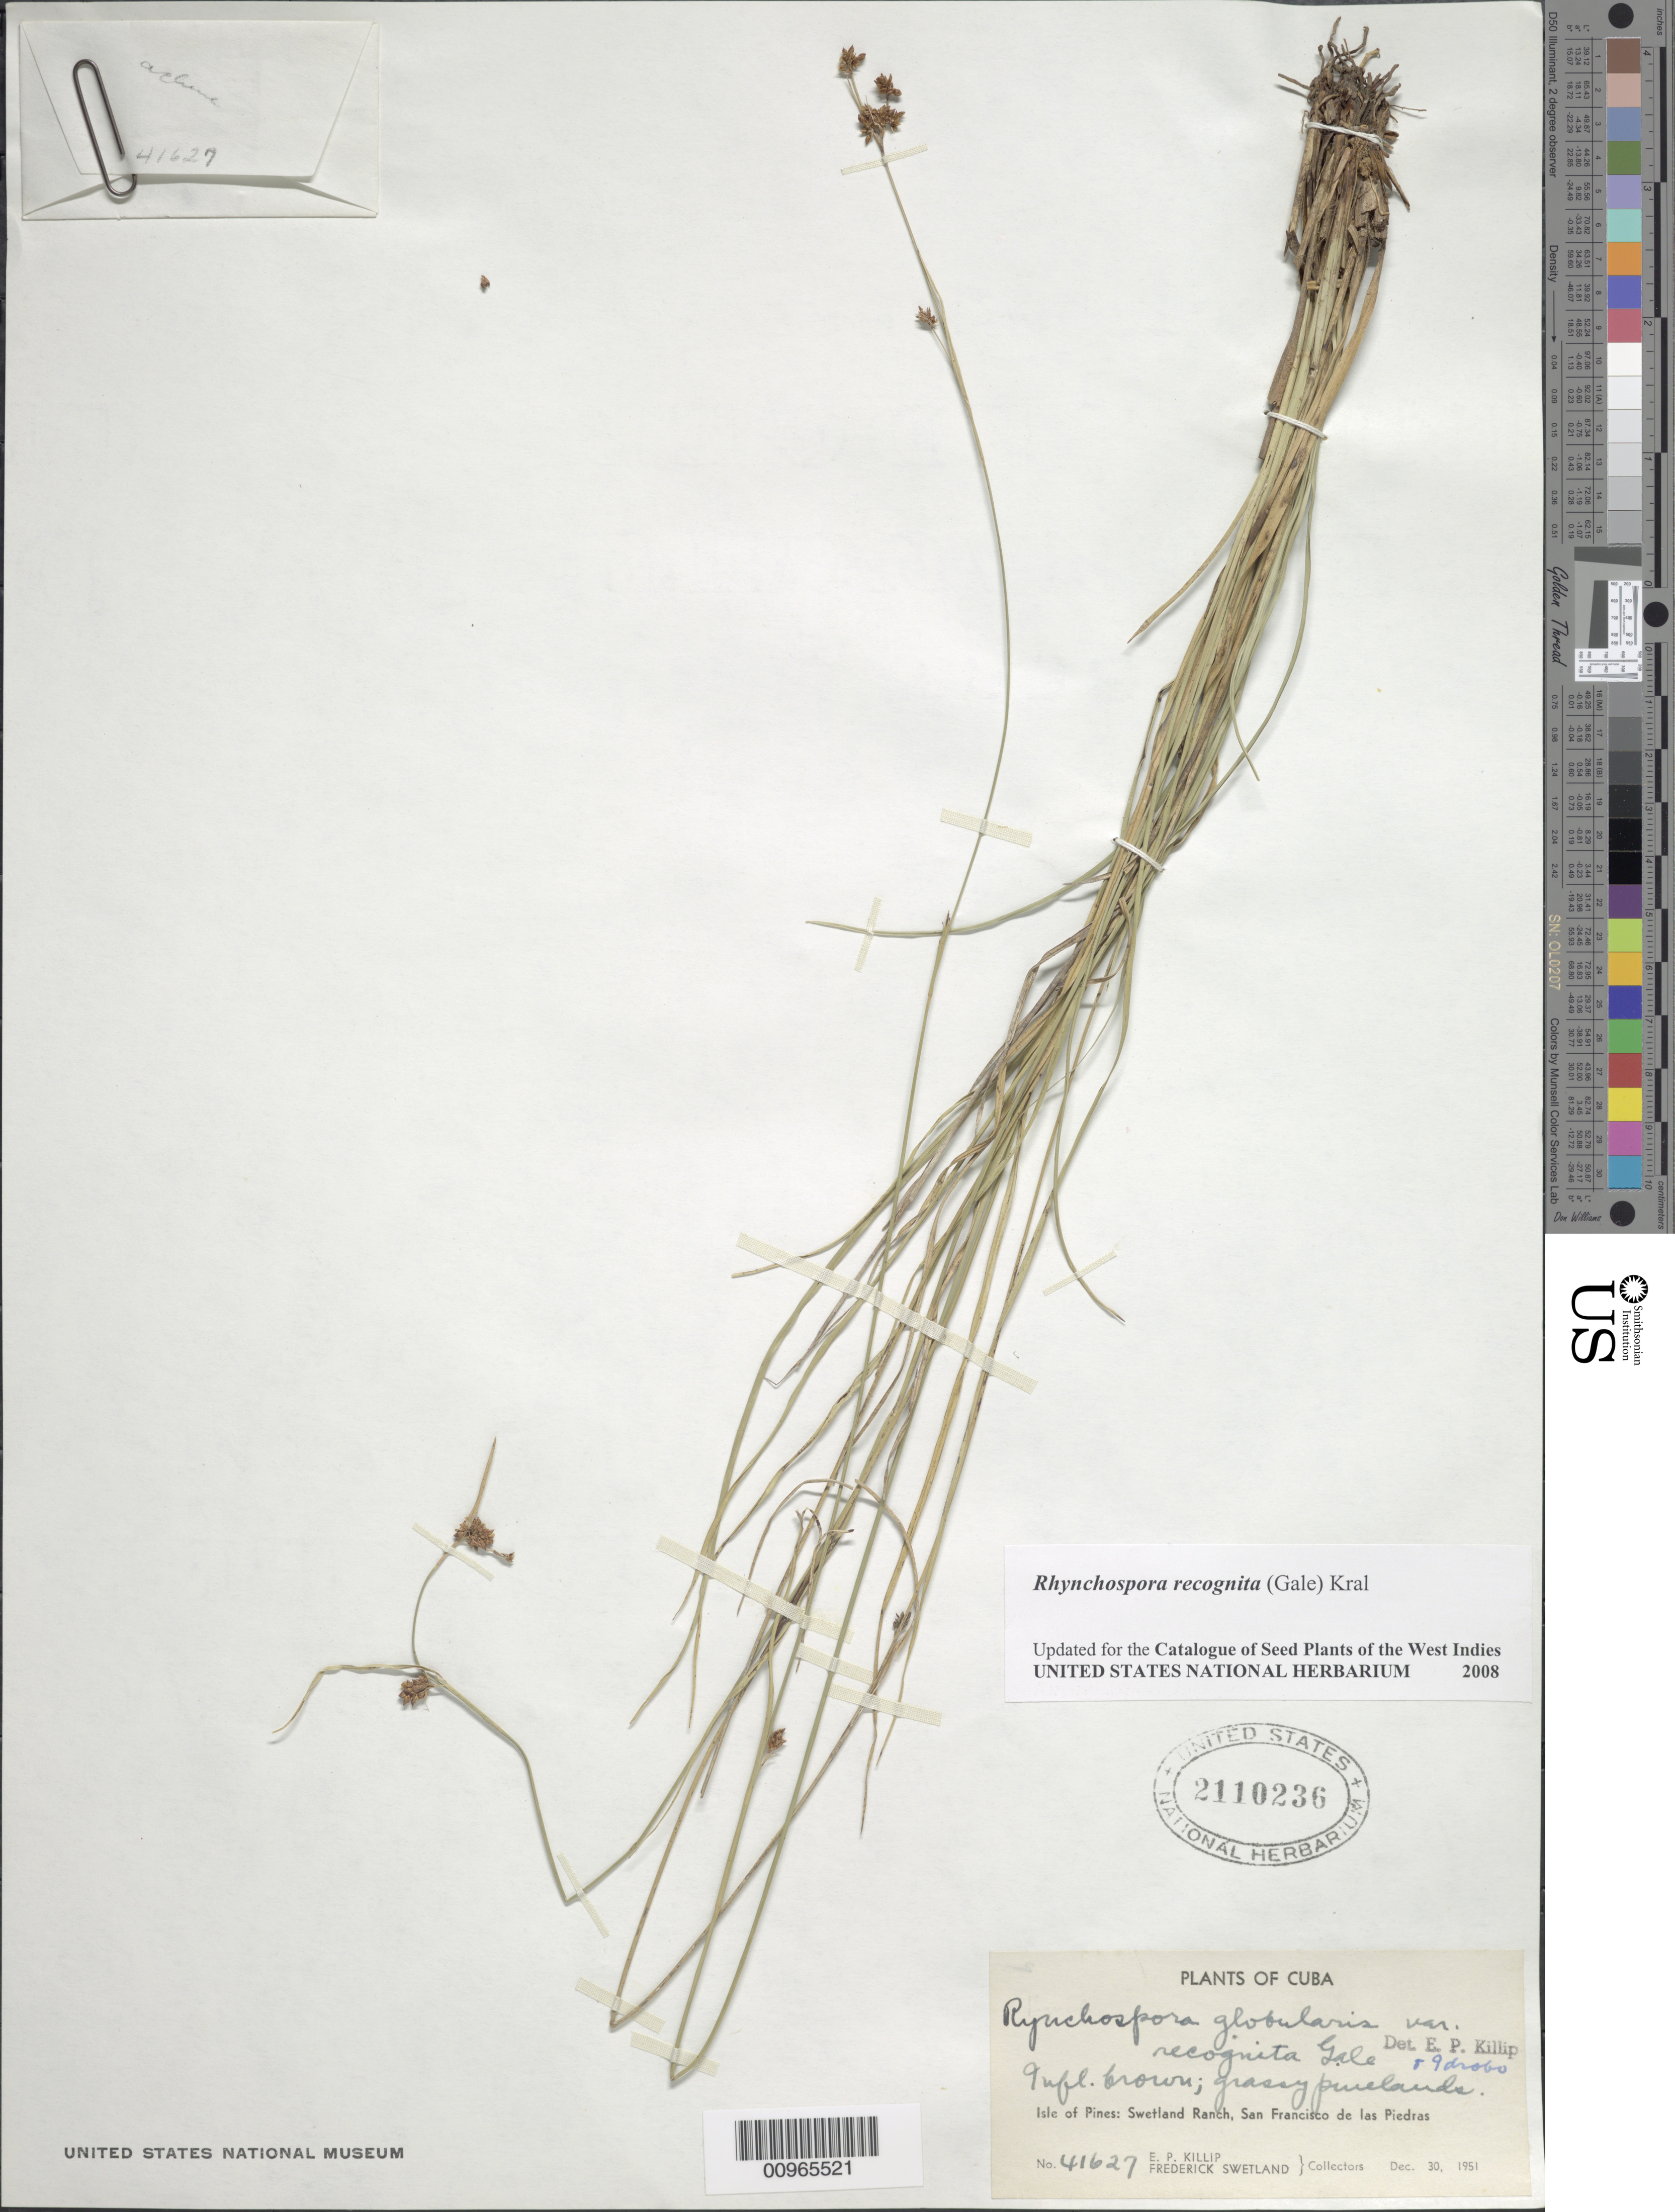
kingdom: Plantae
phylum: Tracheophyta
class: Liliopsida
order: Poales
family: Cyperaceae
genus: Rhynchospora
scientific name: Rhynchospora recognita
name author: (Gale) Kral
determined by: Strong, M. T., (US), Smithsonian Institution - National Museum of Natural History (UNITED STATES)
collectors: E. P. Killip & F. Swetland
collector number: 41627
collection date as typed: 30 Dec 1951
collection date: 1951-12-30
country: Cuba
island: Isla de la Juventud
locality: Swetland Ranch, San Francisco de las Piedras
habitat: Grassy pinelands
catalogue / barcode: US 2110236